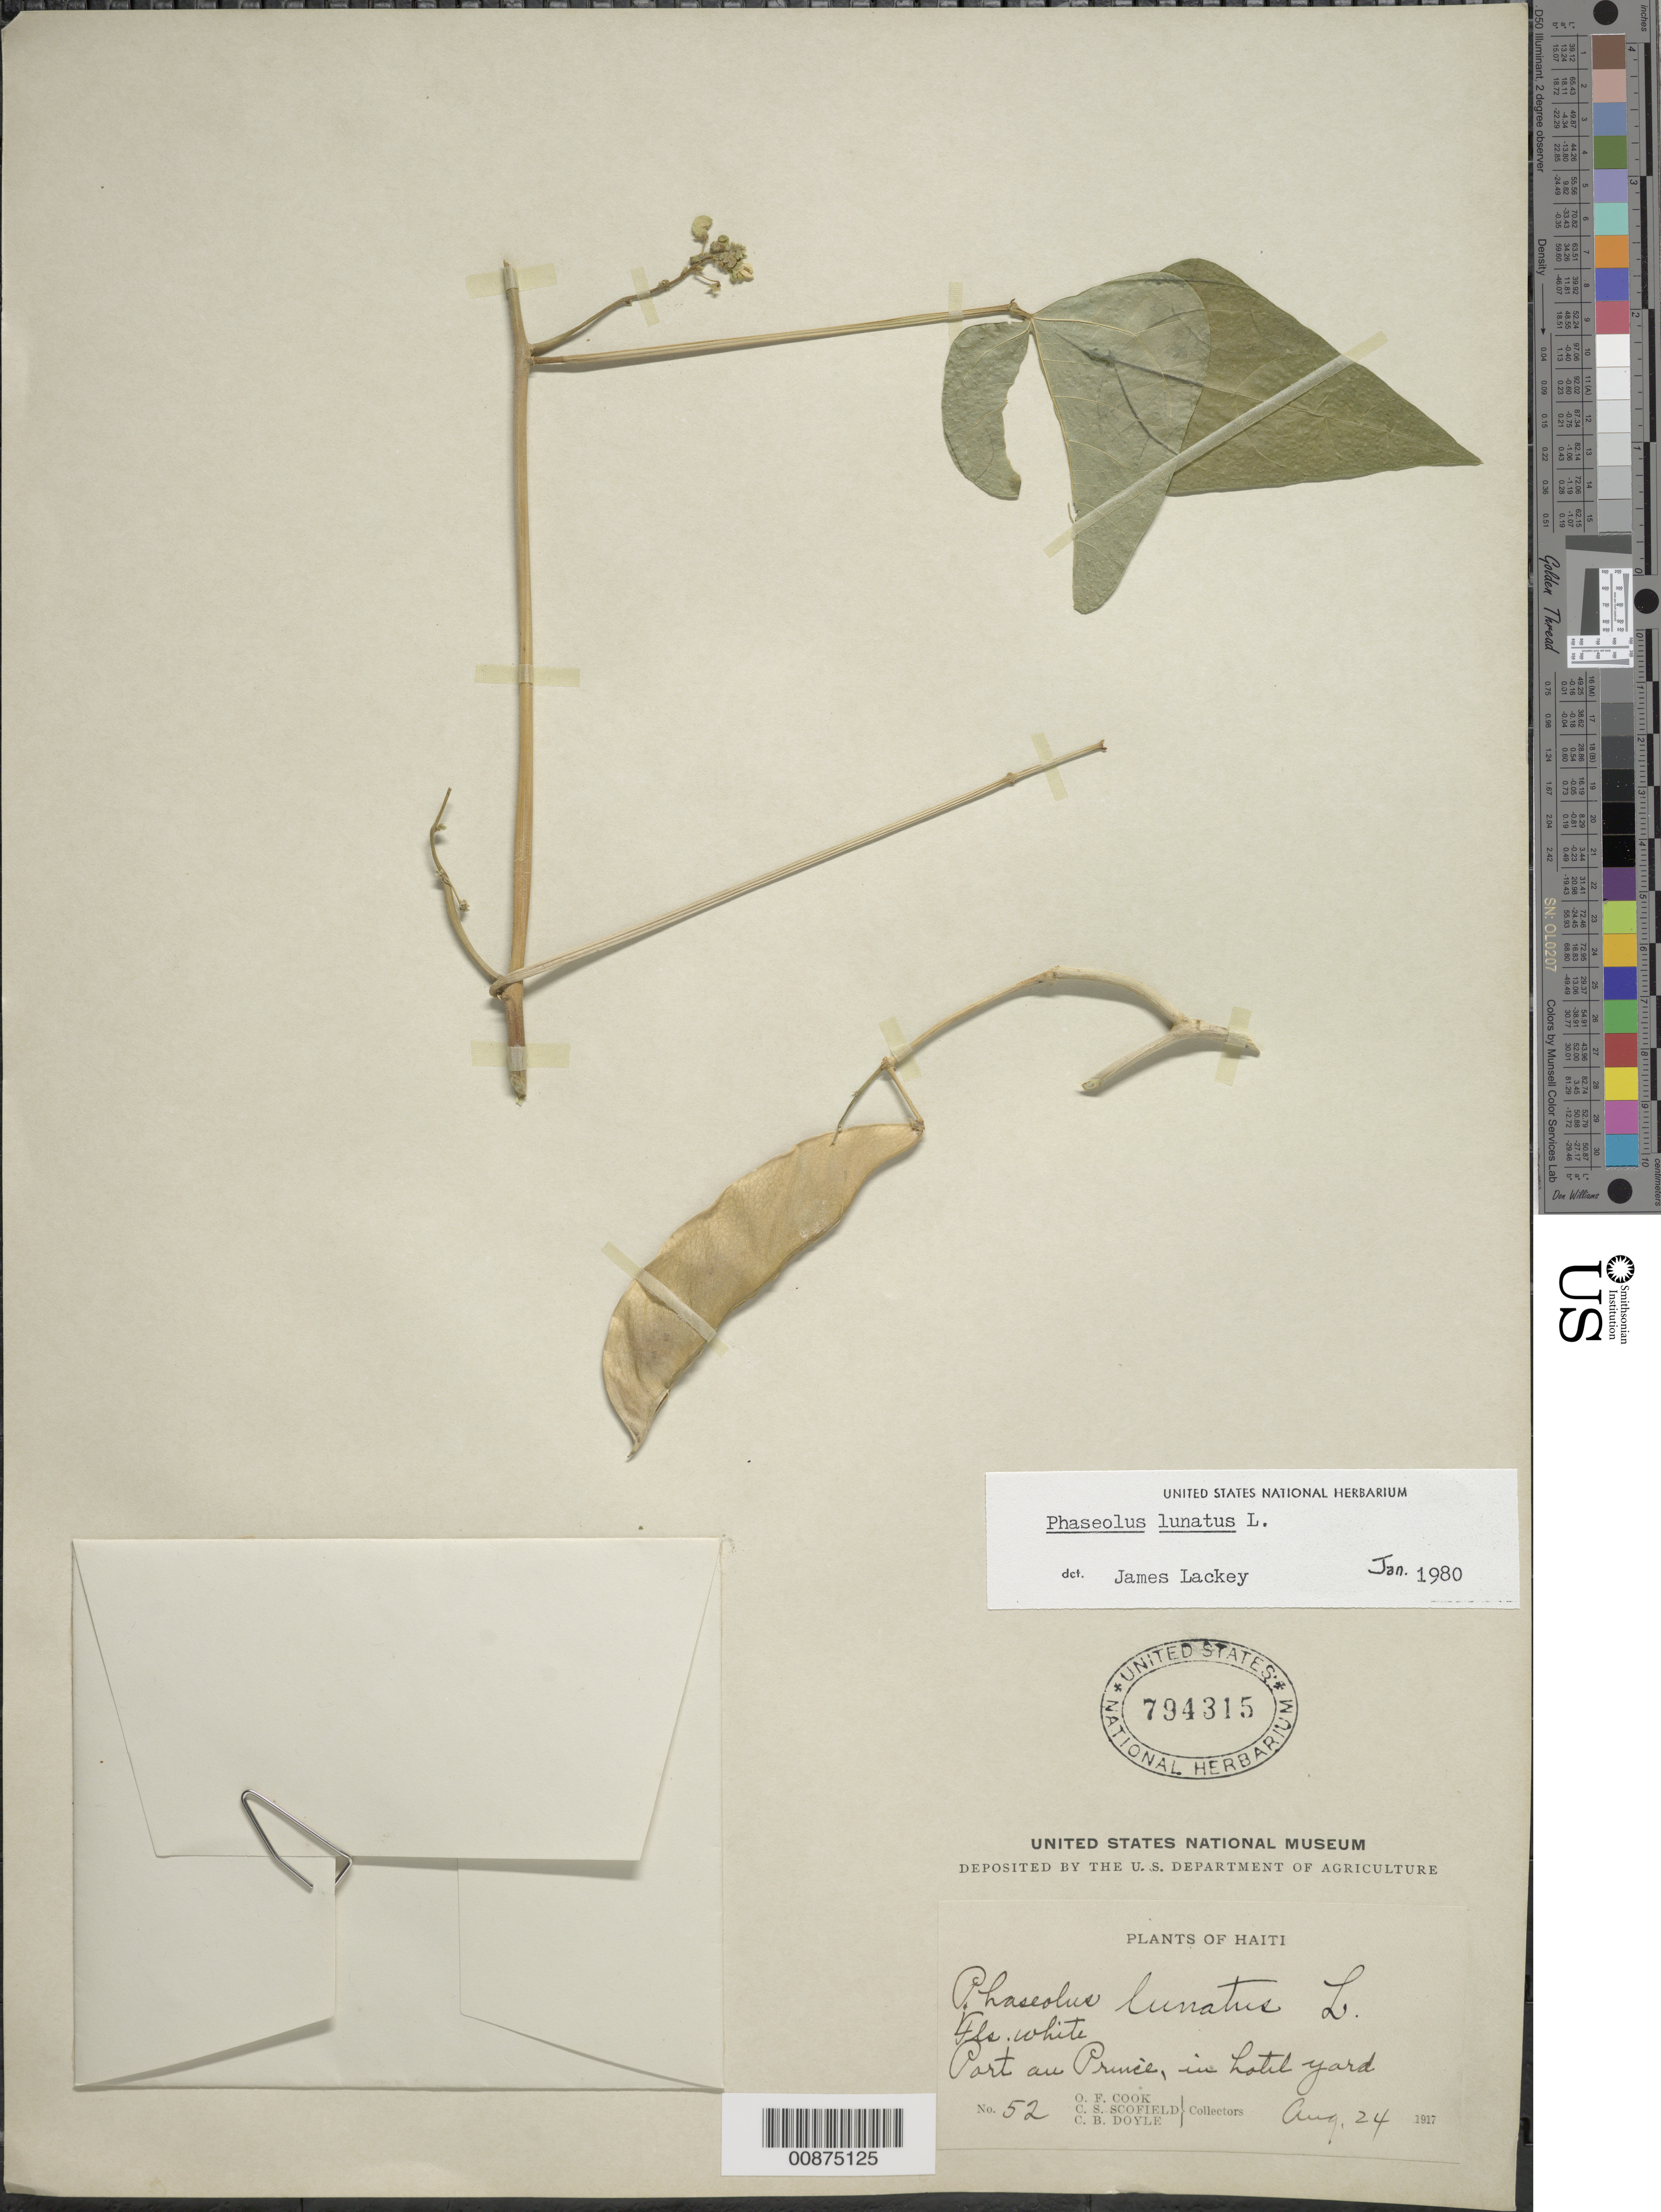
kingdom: Plantae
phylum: Tracheophyta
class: Magnoliopsida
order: Fabales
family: Fabaceae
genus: Phaseolus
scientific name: Phaseolus lunatus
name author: L.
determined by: Lackey, J.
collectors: O. F. Cook, C. Scofield & C. Doyle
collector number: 52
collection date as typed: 24 Aug 1917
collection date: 1917-08-24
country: Haiti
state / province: Óuest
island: Hispaniola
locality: Port au Prince.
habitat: In hotel yard.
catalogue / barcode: US 794315